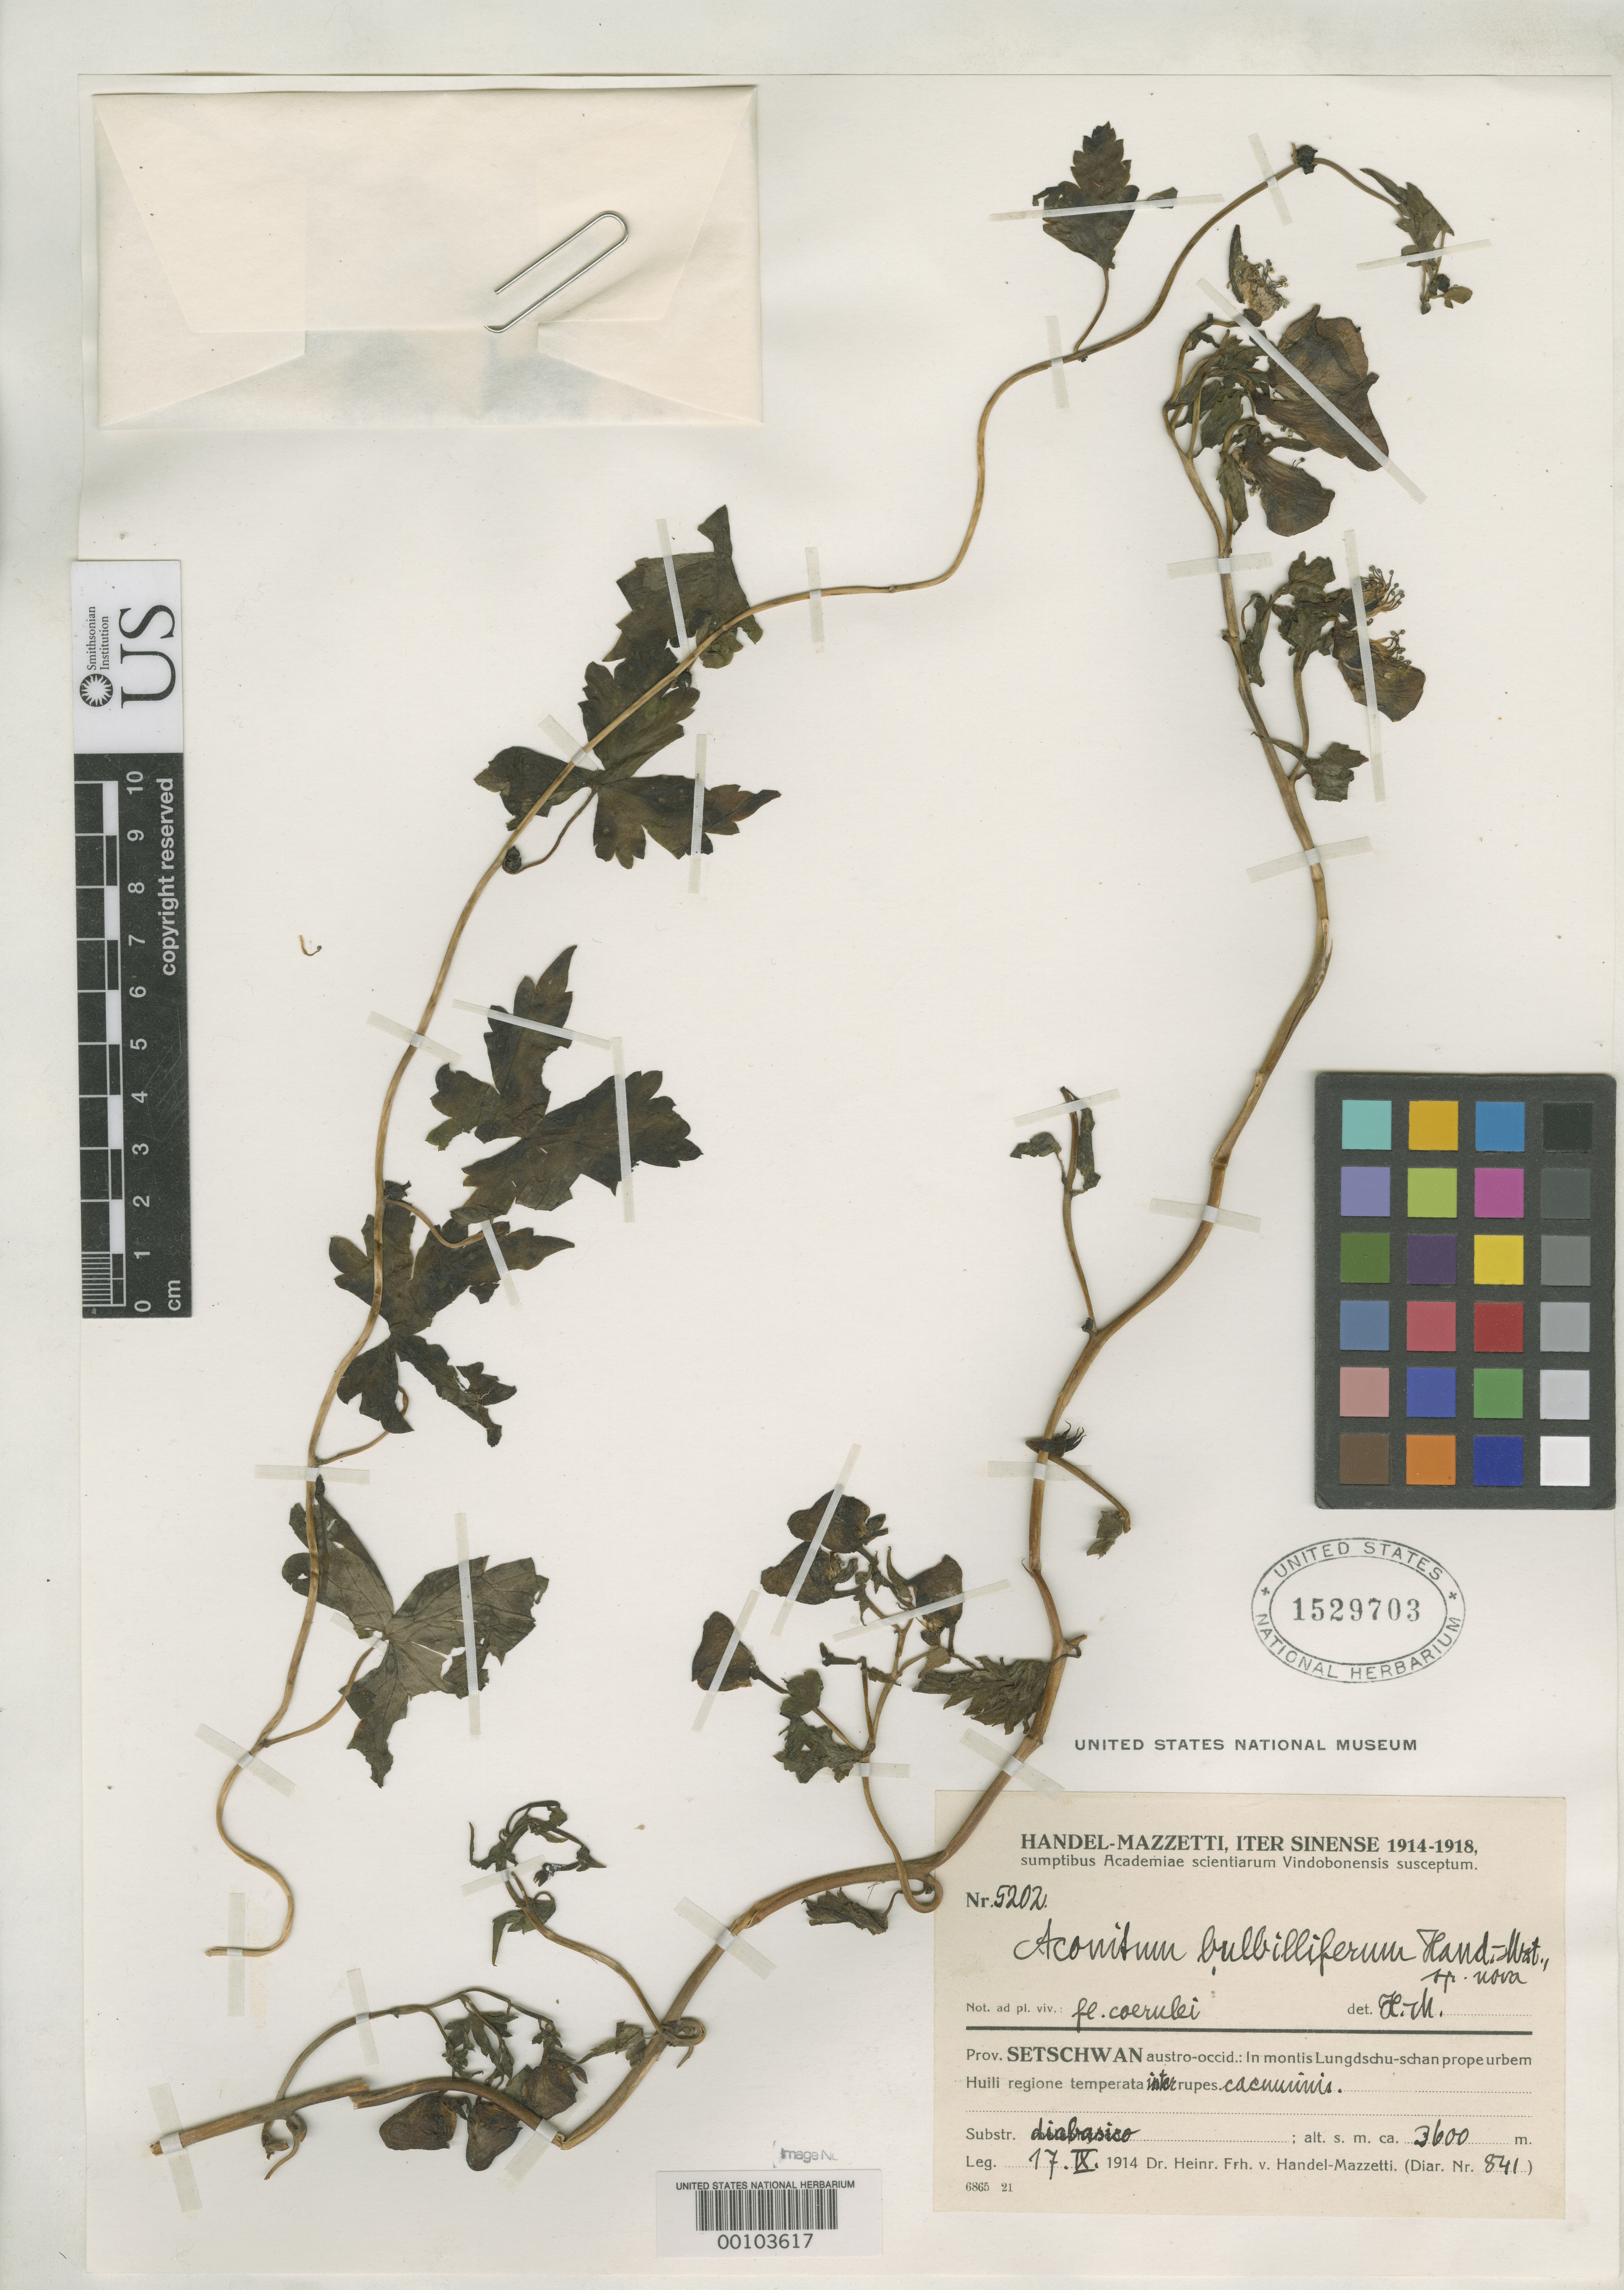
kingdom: Plantae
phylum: Tracheophyta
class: Magnoliopsida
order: Ranunculales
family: Ranunculaceae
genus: Aconitum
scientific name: Aconitum bulbilliferum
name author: Hand.-Mazz.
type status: Type Fragment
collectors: H. Handel-Mazzetti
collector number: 5202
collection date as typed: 17 Sep 1914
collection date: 1914-09-17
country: China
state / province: Sichuan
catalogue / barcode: US 1529703